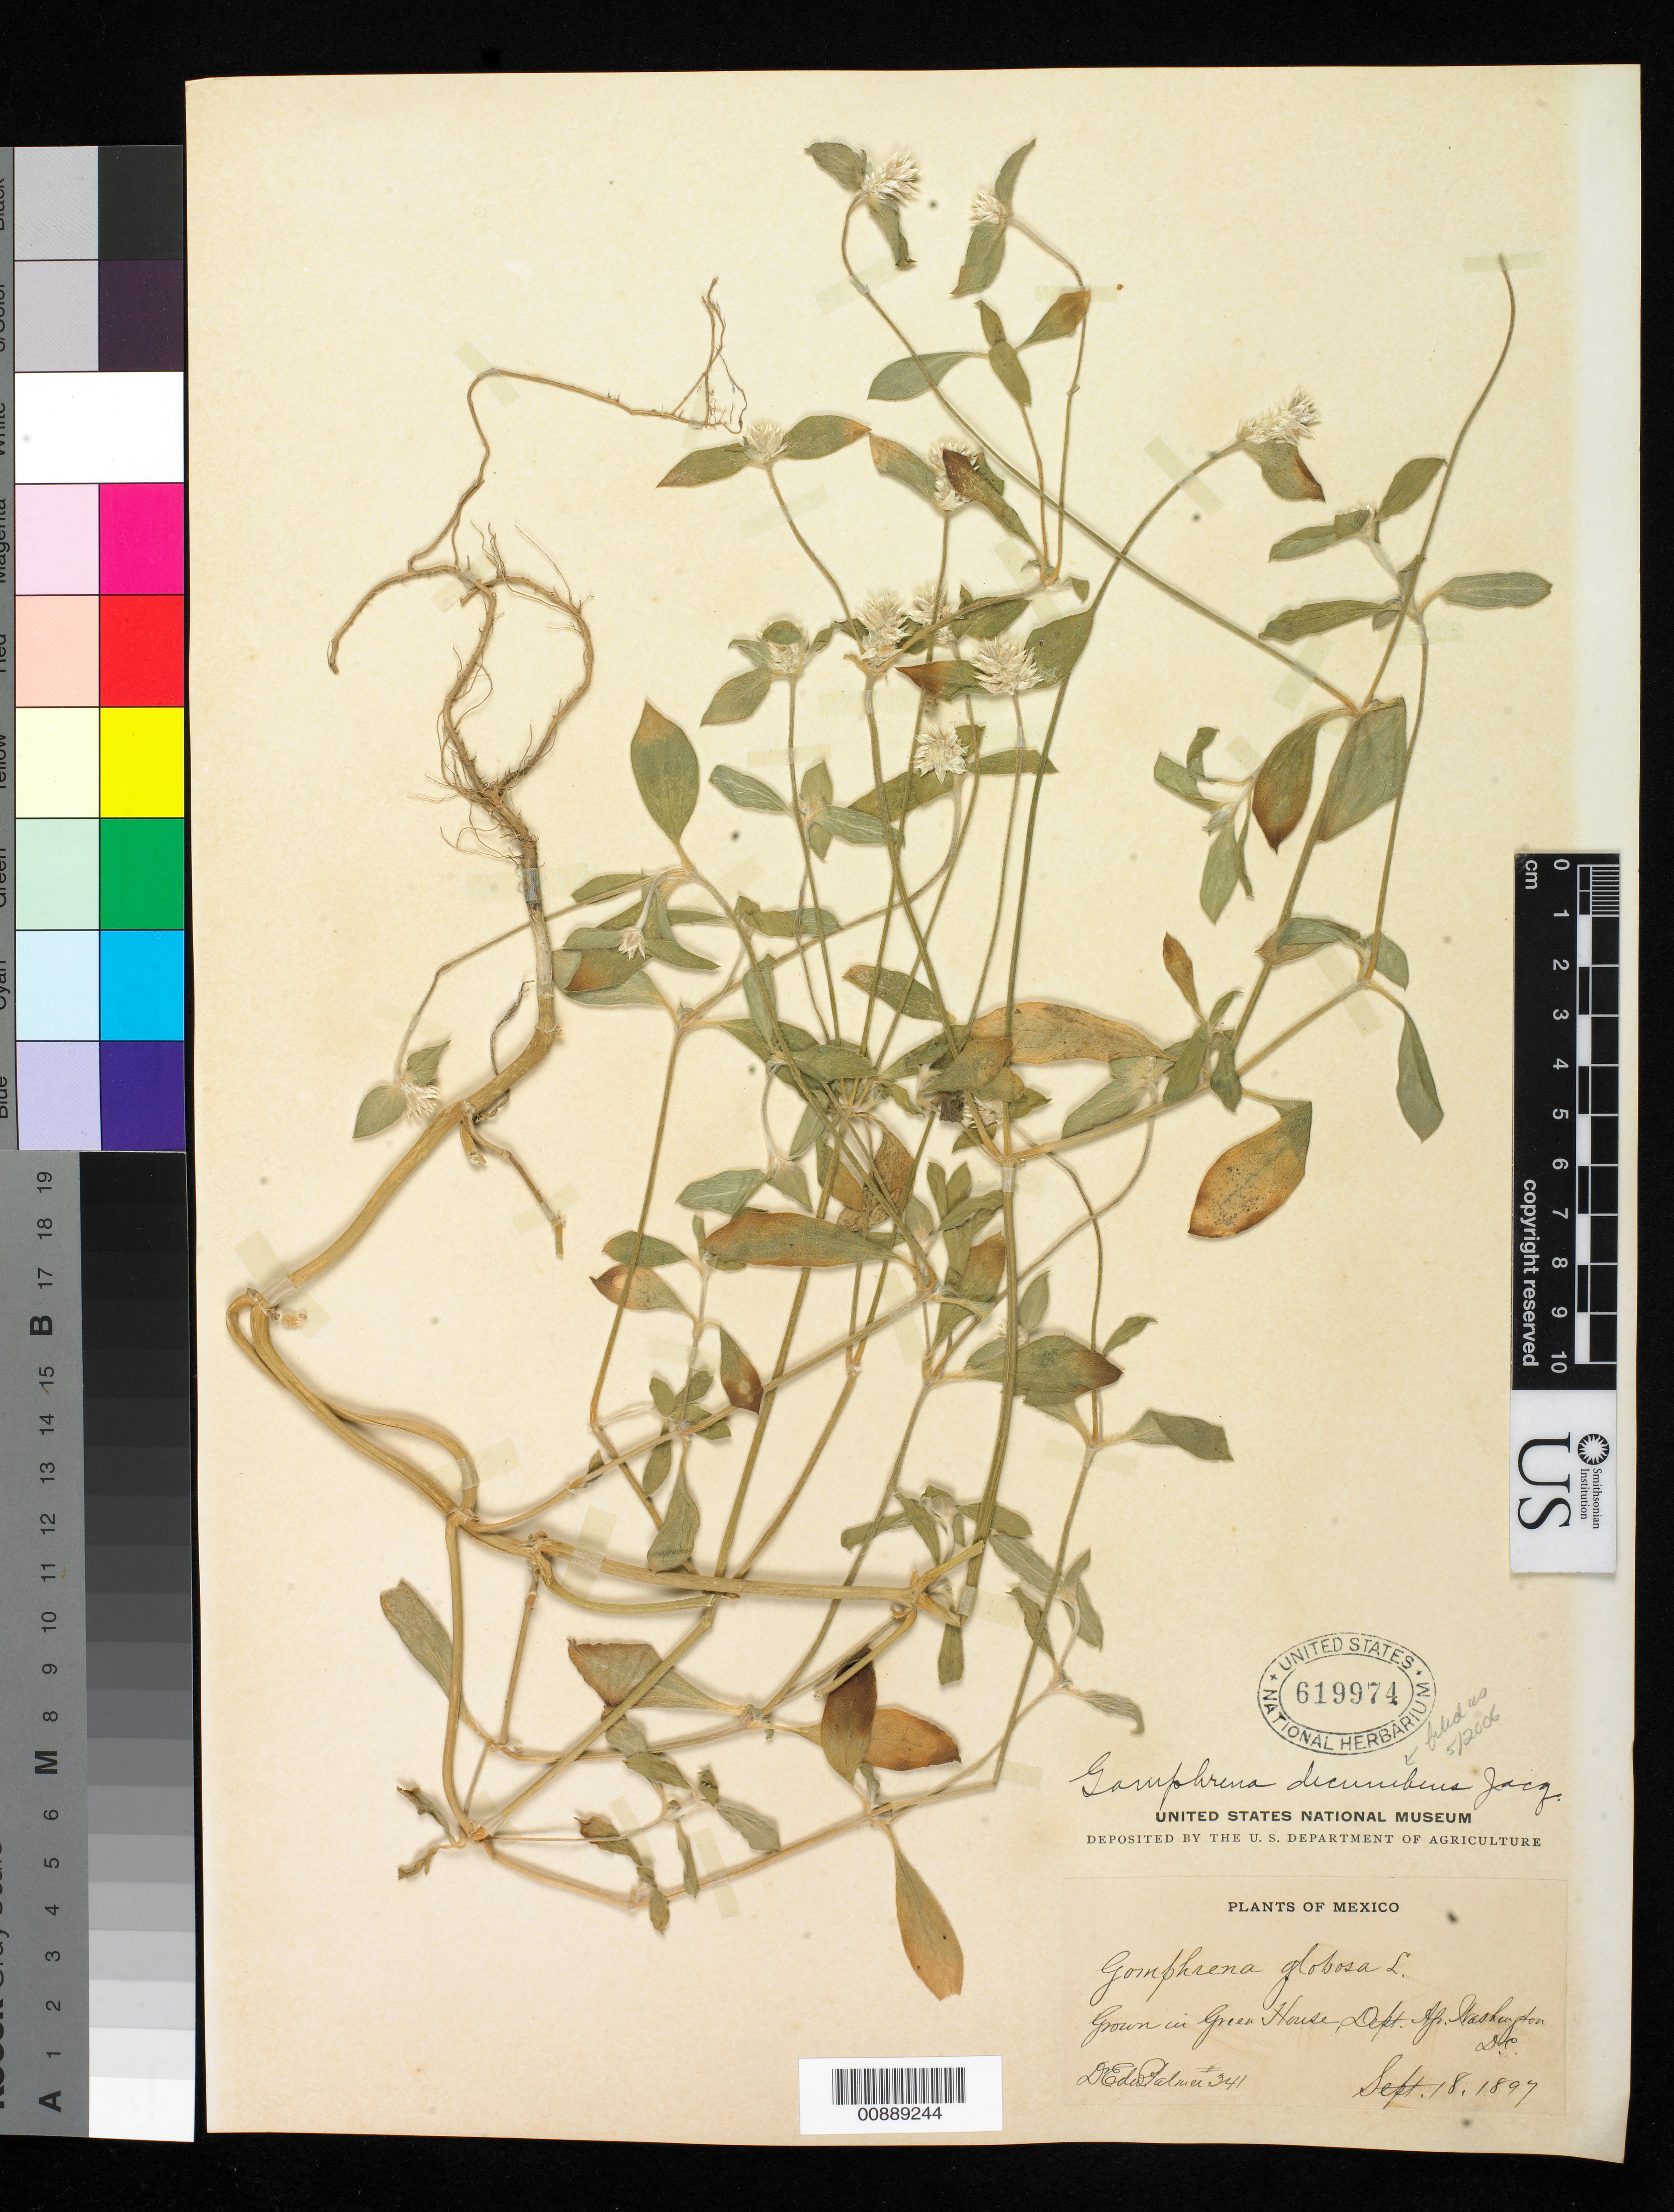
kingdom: Plantae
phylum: Tracheophyta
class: Magnoliopsida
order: Caryophyllales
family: Amaranthaceae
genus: Gomphrena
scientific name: Gomphrena decumbens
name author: Jacq.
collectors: E. Palmer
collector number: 341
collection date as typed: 18 Sep 1897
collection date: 1897-09-18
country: Mexico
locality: Mexico.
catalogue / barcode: US 619974